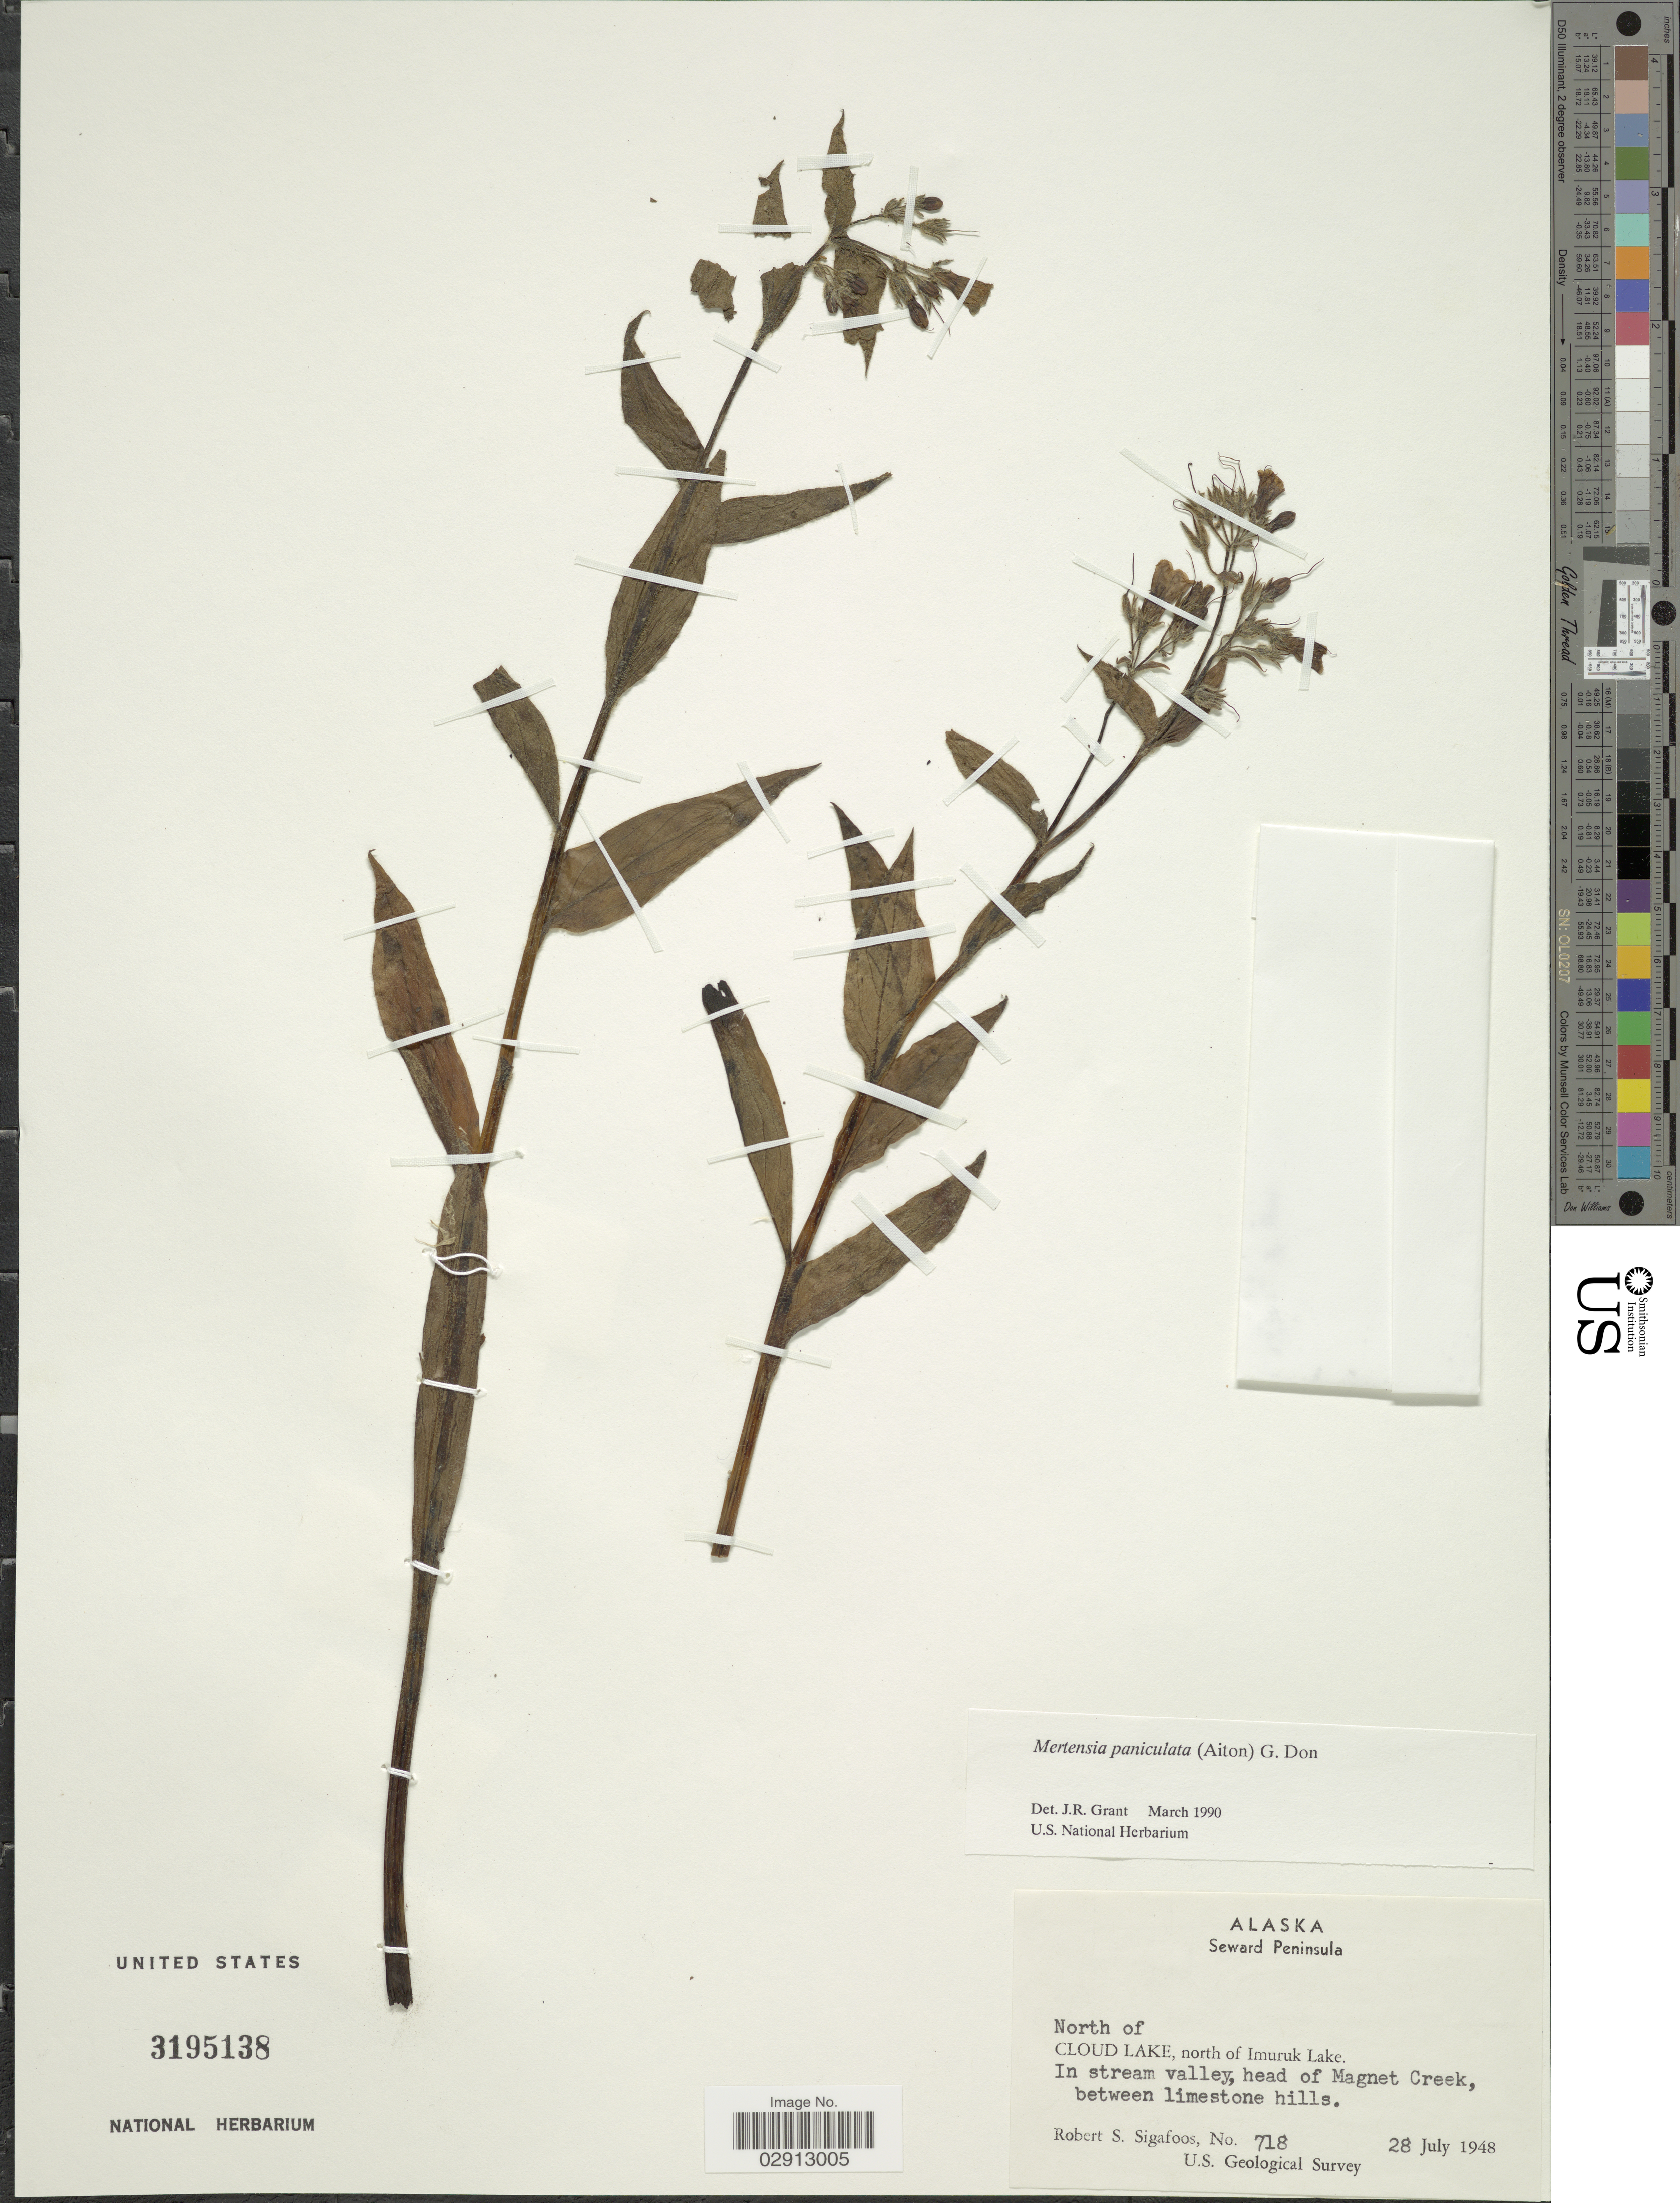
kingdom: Plantae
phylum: Tracheophyta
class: Magnoliopsida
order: Boraginales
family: Boraginaceae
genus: Mertensia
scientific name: Mertensia paniculata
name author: (Aiton) G. Don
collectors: R. Sigafoos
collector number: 718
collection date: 1948-07-28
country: United States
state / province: Alaska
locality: Seward Peninsula. North of Cloud Lake, north of Imuruk Lake. In stream valley, head of Magnet Creek, between limestone hills.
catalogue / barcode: US 3195138